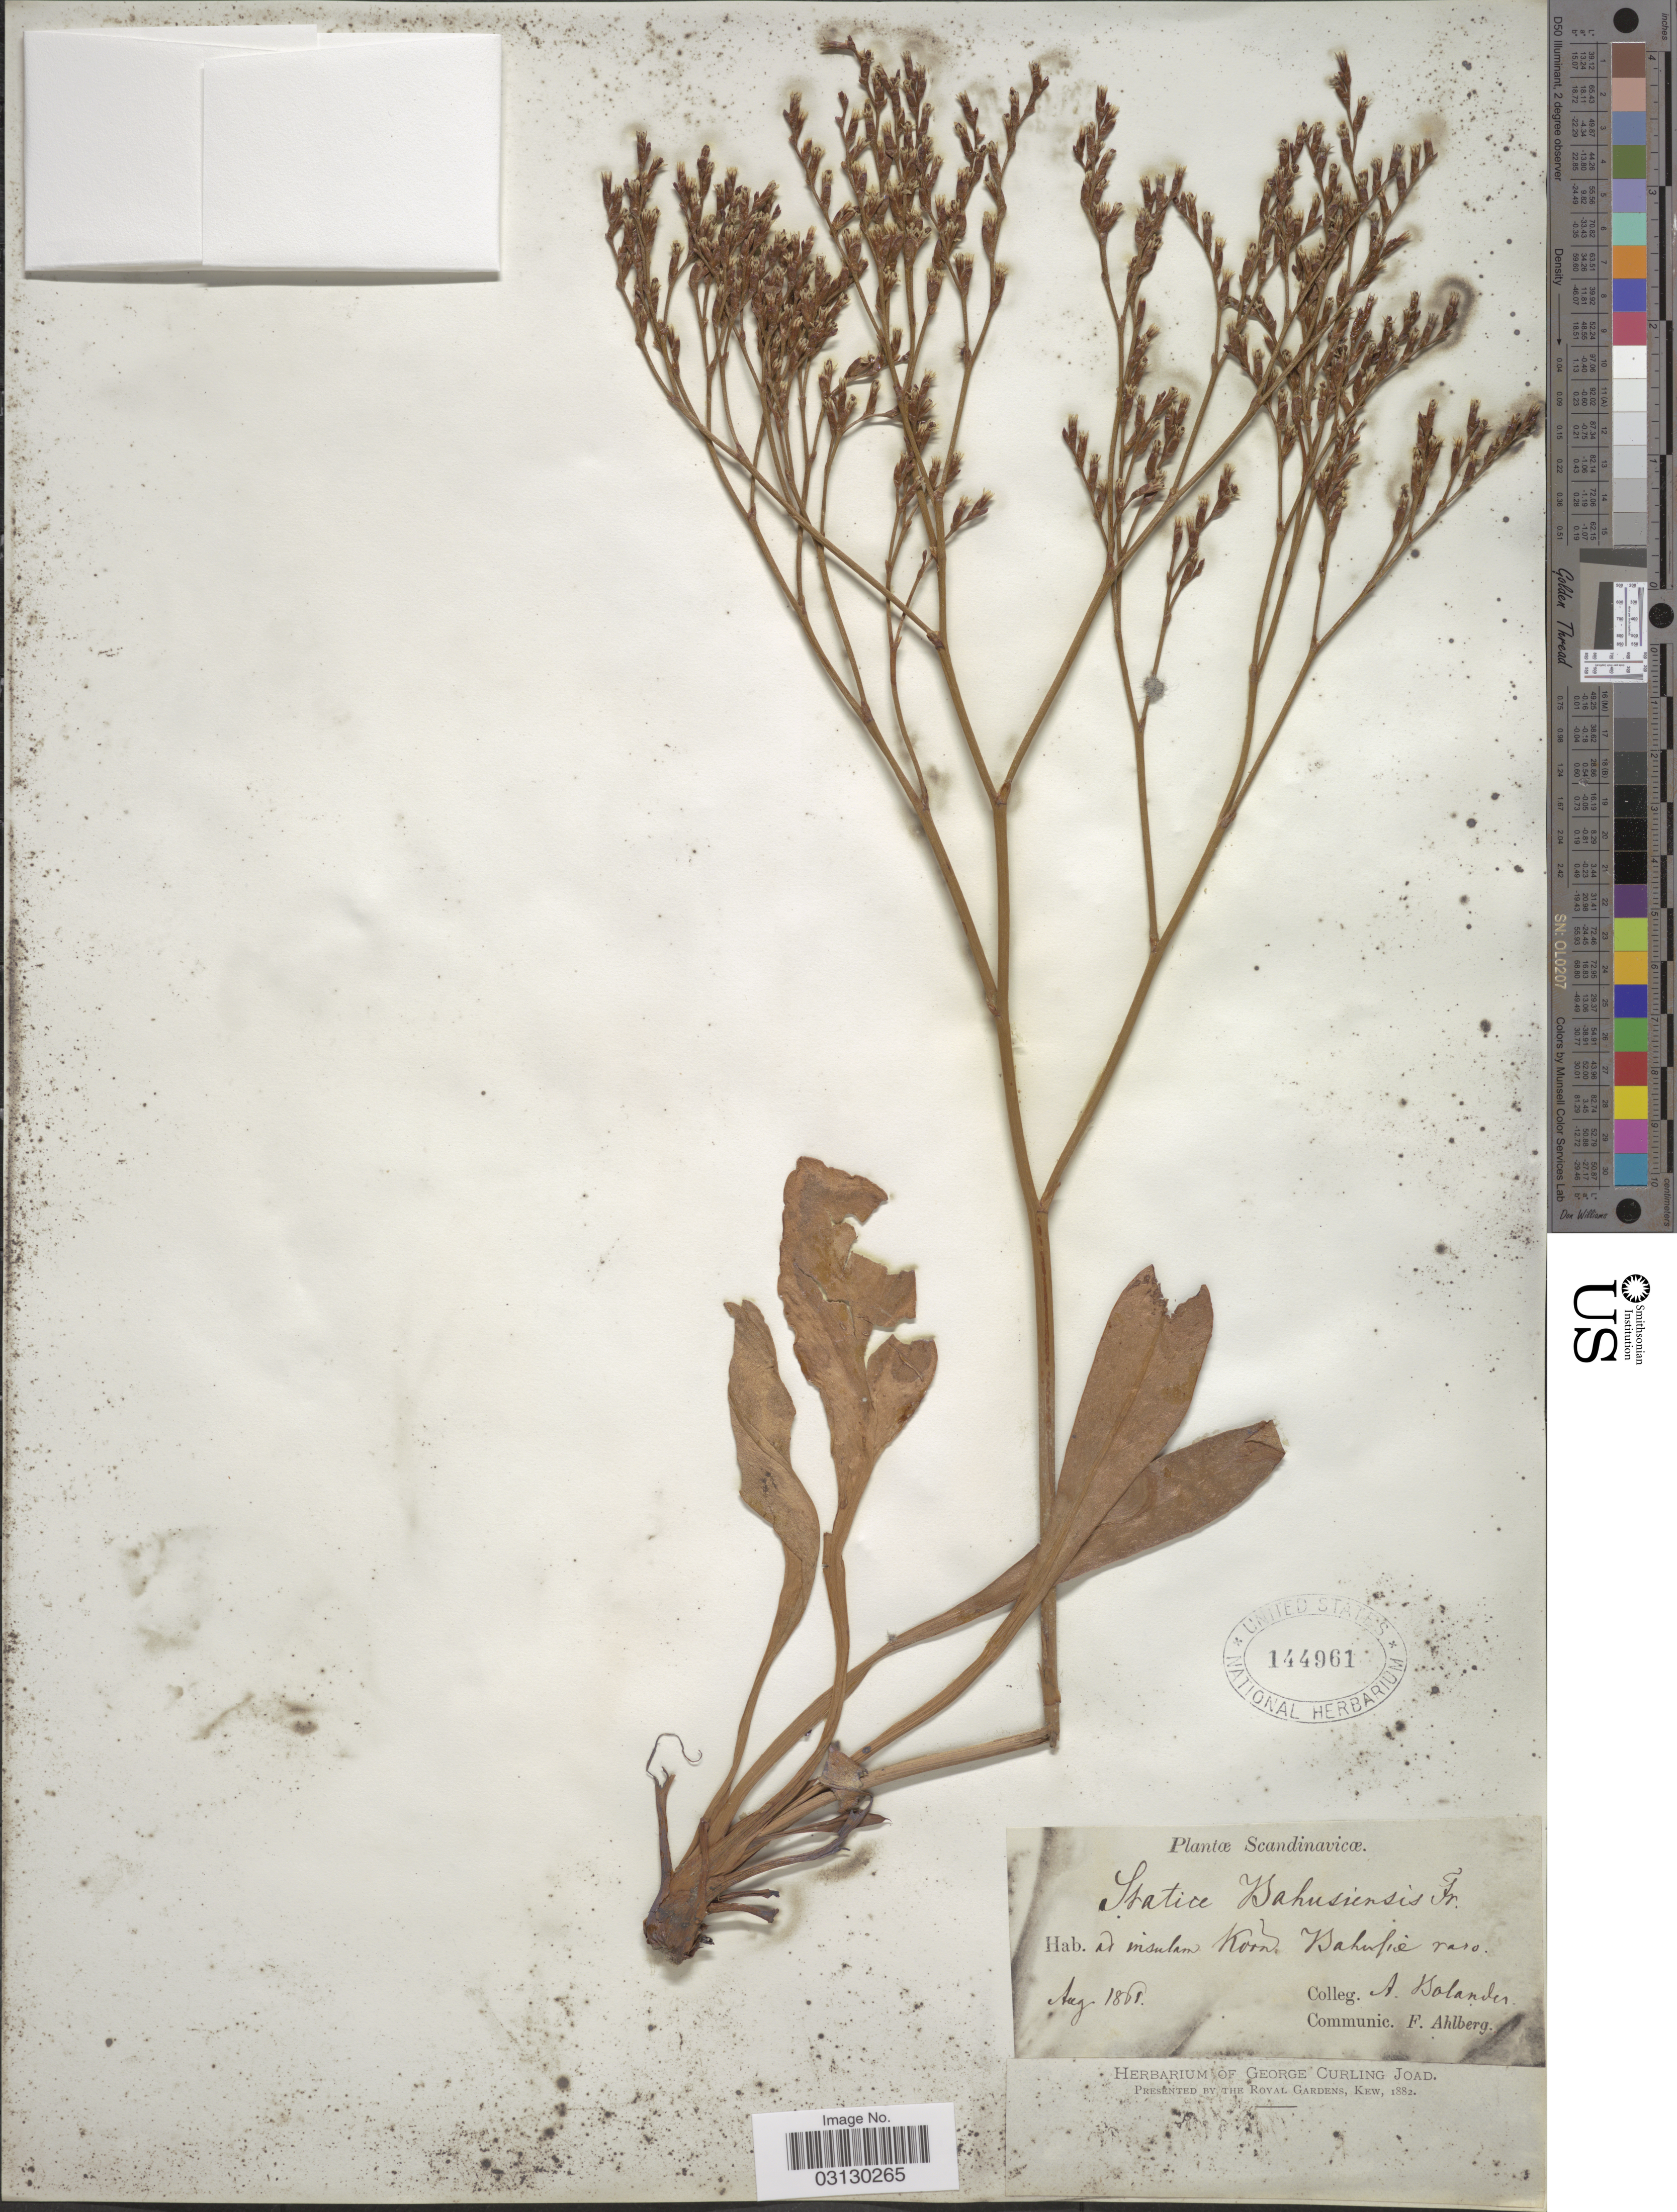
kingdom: Plantae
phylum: Tracheophyta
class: Magnoliopsida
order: Caryophyllales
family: Plumbaginaceae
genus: Limonium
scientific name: Limonium humile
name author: Mill.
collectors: A. Bolander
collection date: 1861-08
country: Sweden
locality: Scandinavicae, ad insulam Koon Bahusia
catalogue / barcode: US 144961